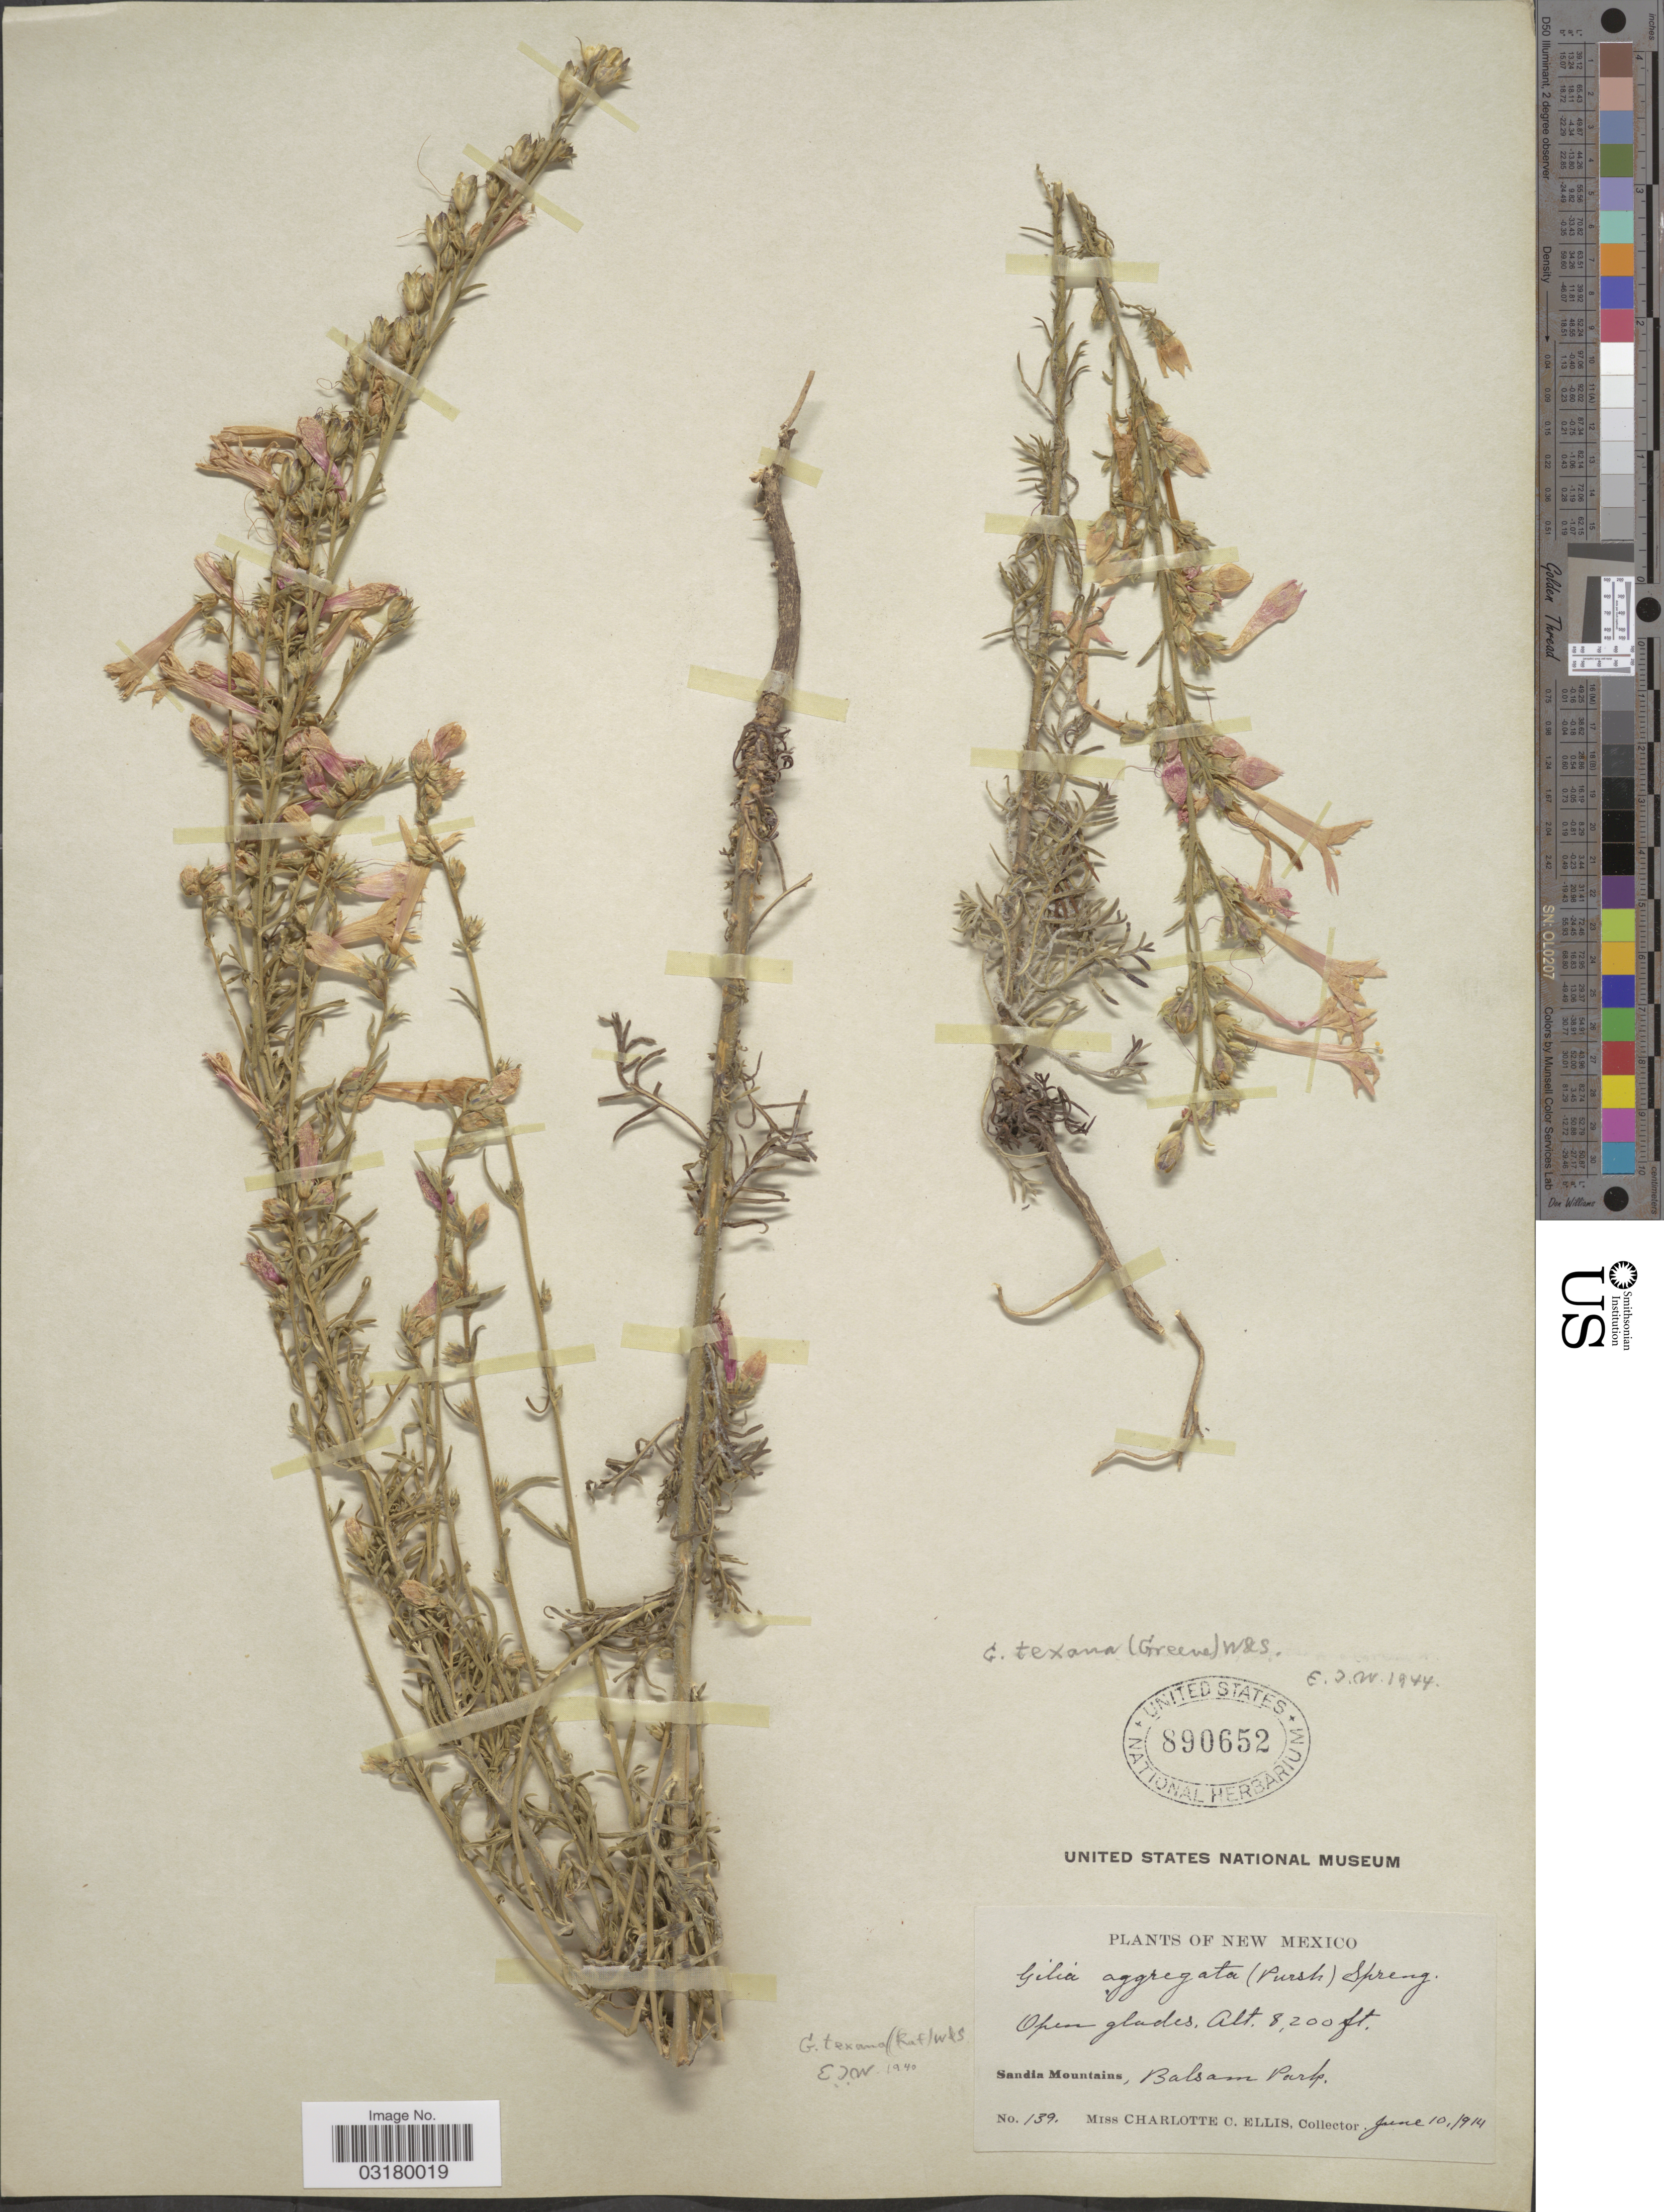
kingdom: Plantae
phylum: Tracheophyta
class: Magnoliopsida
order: Ericales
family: Polemoniaceae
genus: Ipomopsis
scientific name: Ipomopsis aggregata subsp. formosissima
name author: (Greene) Wherry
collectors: C. C. Ellis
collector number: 139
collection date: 1914-06-10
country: United States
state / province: New Mexico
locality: Sandia Mountains, Balsam Park.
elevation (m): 2499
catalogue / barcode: US 890652